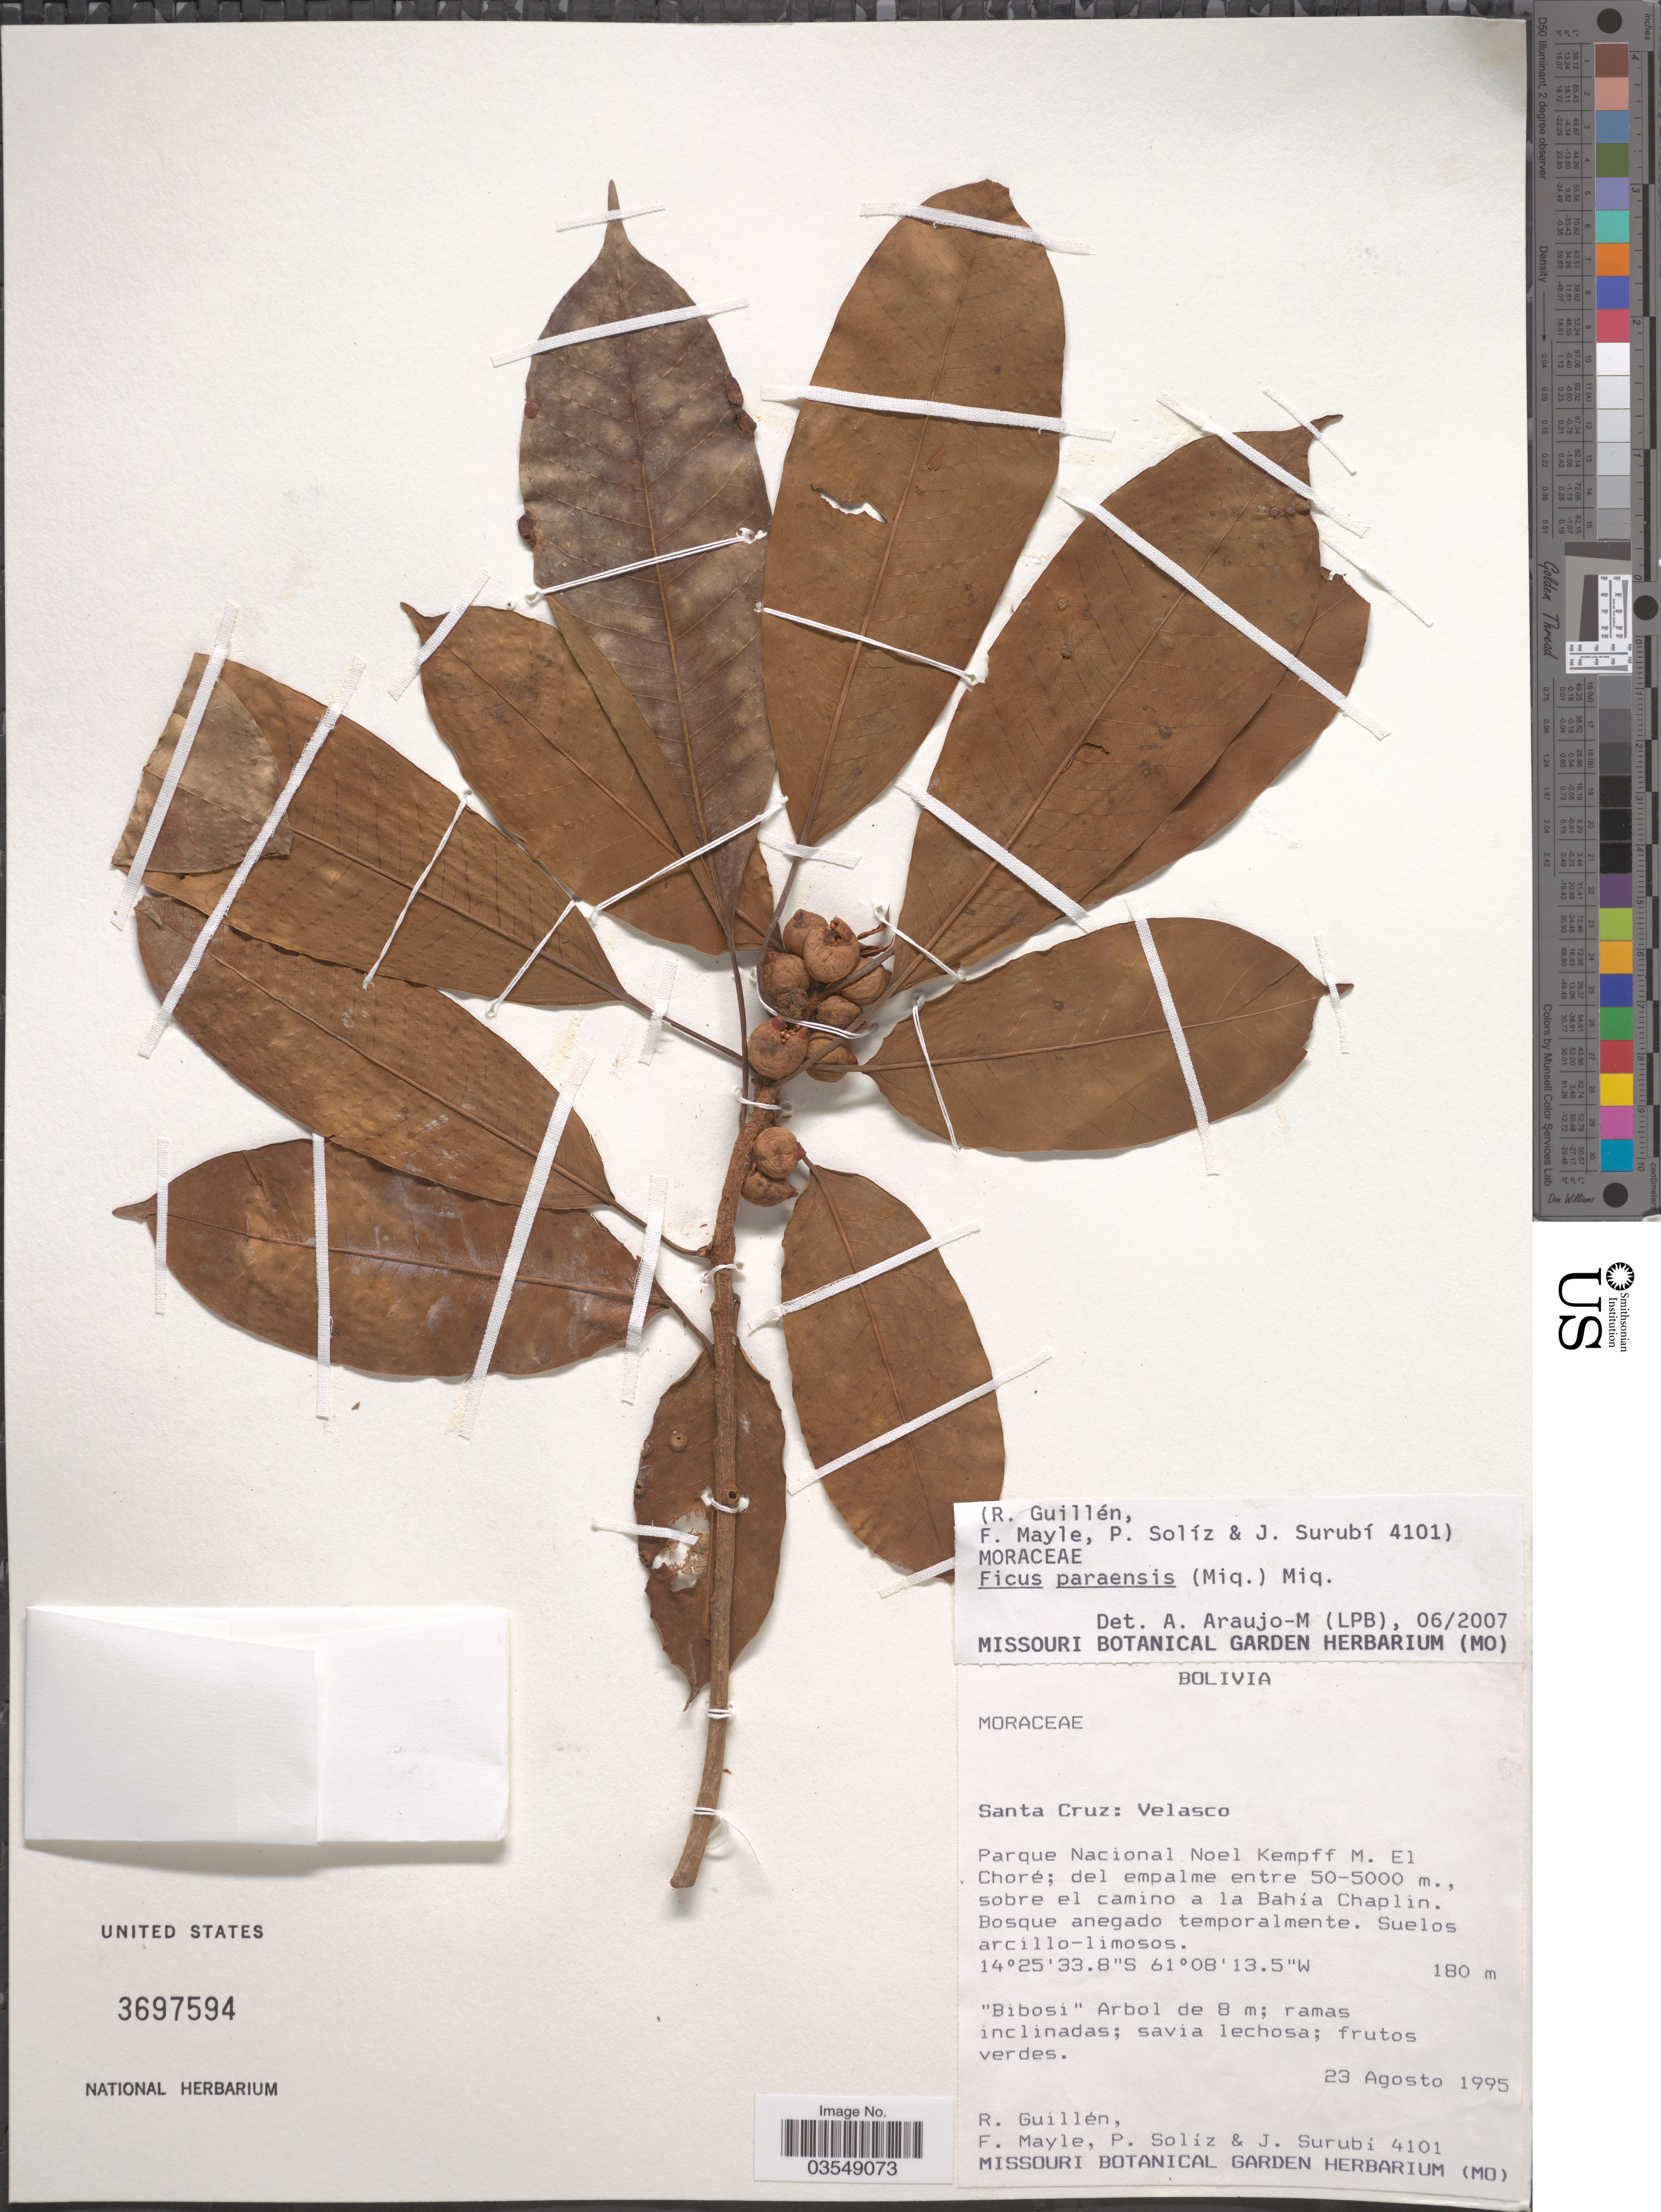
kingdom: Plantae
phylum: Tracheophyta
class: Magnoliopsida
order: Rosales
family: Moraceae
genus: Ficus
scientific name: Ficus paraensis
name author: (Miq.) Miq.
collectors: R. Guillen, F. Mayle, P. Soliz & J. Surubí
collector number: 4101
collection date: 1995-08-23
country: Bolivia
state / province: Santa Cruz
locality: Velasco. Parque Nacional Noel Kempff M. El Choré; del empalme entre 50-5000 m., sobre el camino a la Bahía Chaplin.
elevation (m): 180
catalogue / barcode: US 3697594